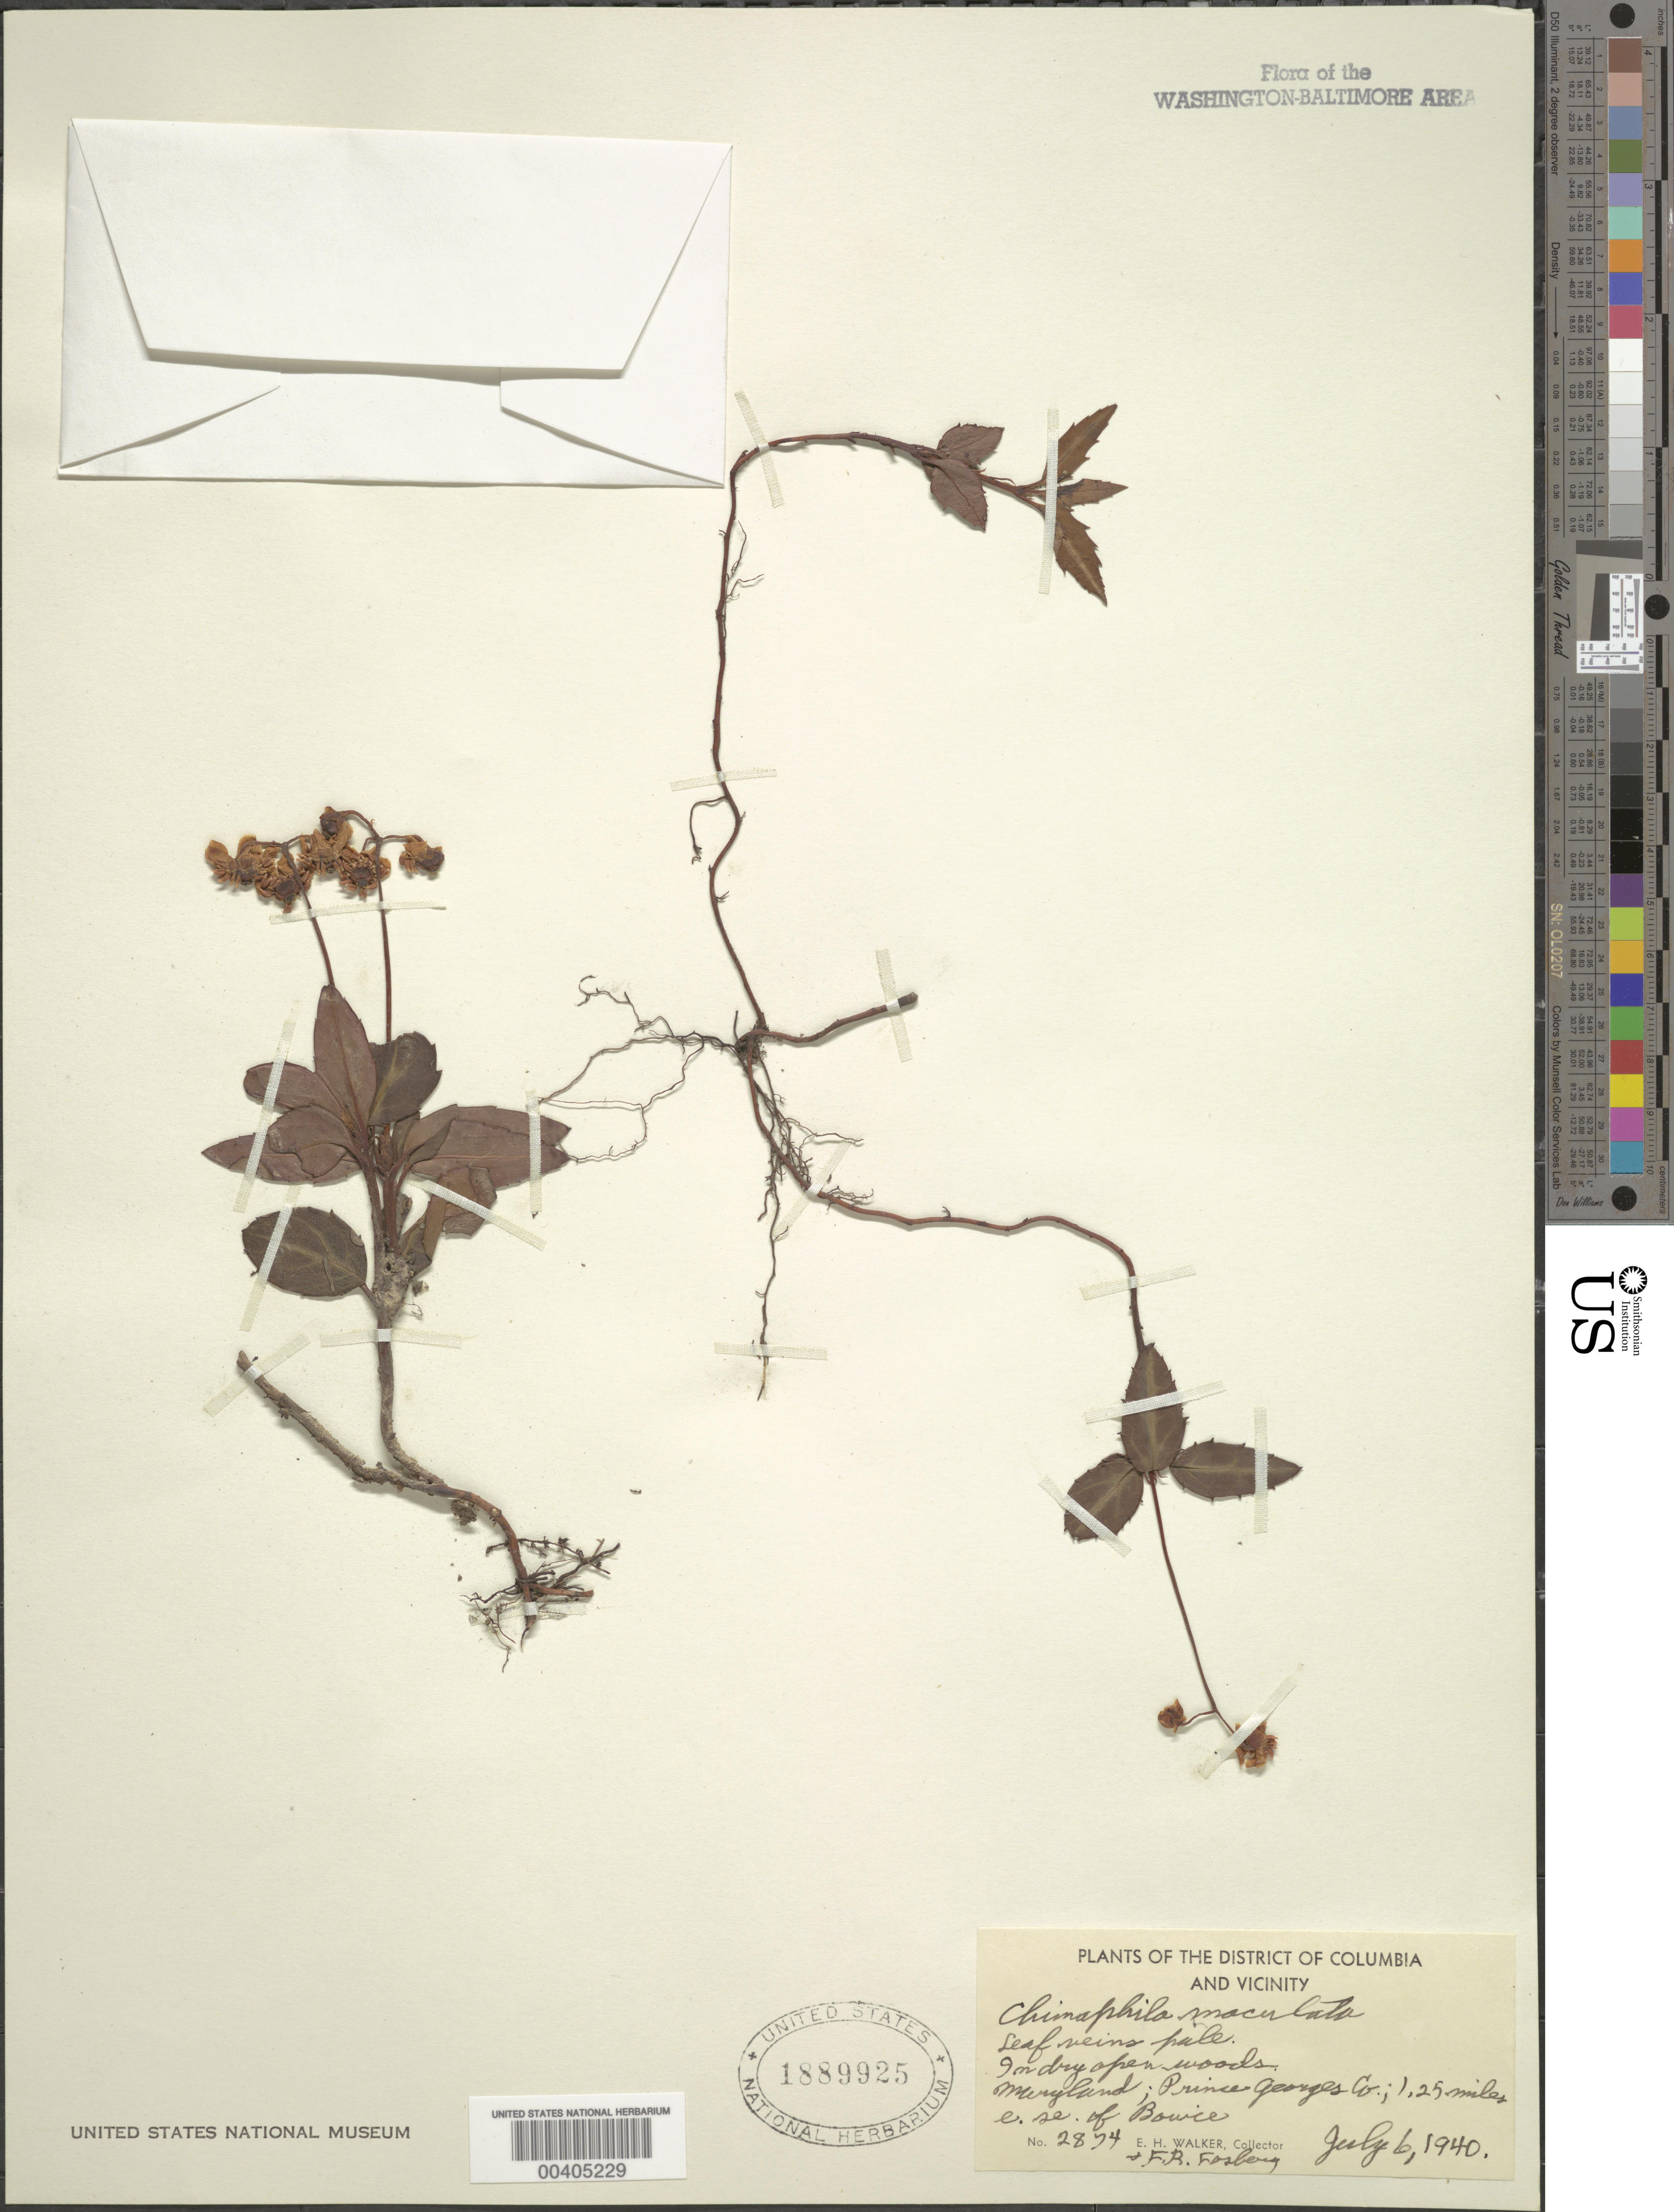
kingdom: Plantae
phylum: Tracheophyta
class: Magnoliopsida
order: Ericales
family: Ericaceae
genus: Chimaphila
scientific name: Chimaphila maculata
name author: (L.) Pursh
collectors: E. H. Walker & F. R. Fosberg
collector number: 2874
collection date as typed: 06 Jul 1940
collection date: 1940-07-06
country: United States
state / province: Maryland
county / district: Prince George's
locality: Southeast of Bowie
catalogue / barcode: US 1889925